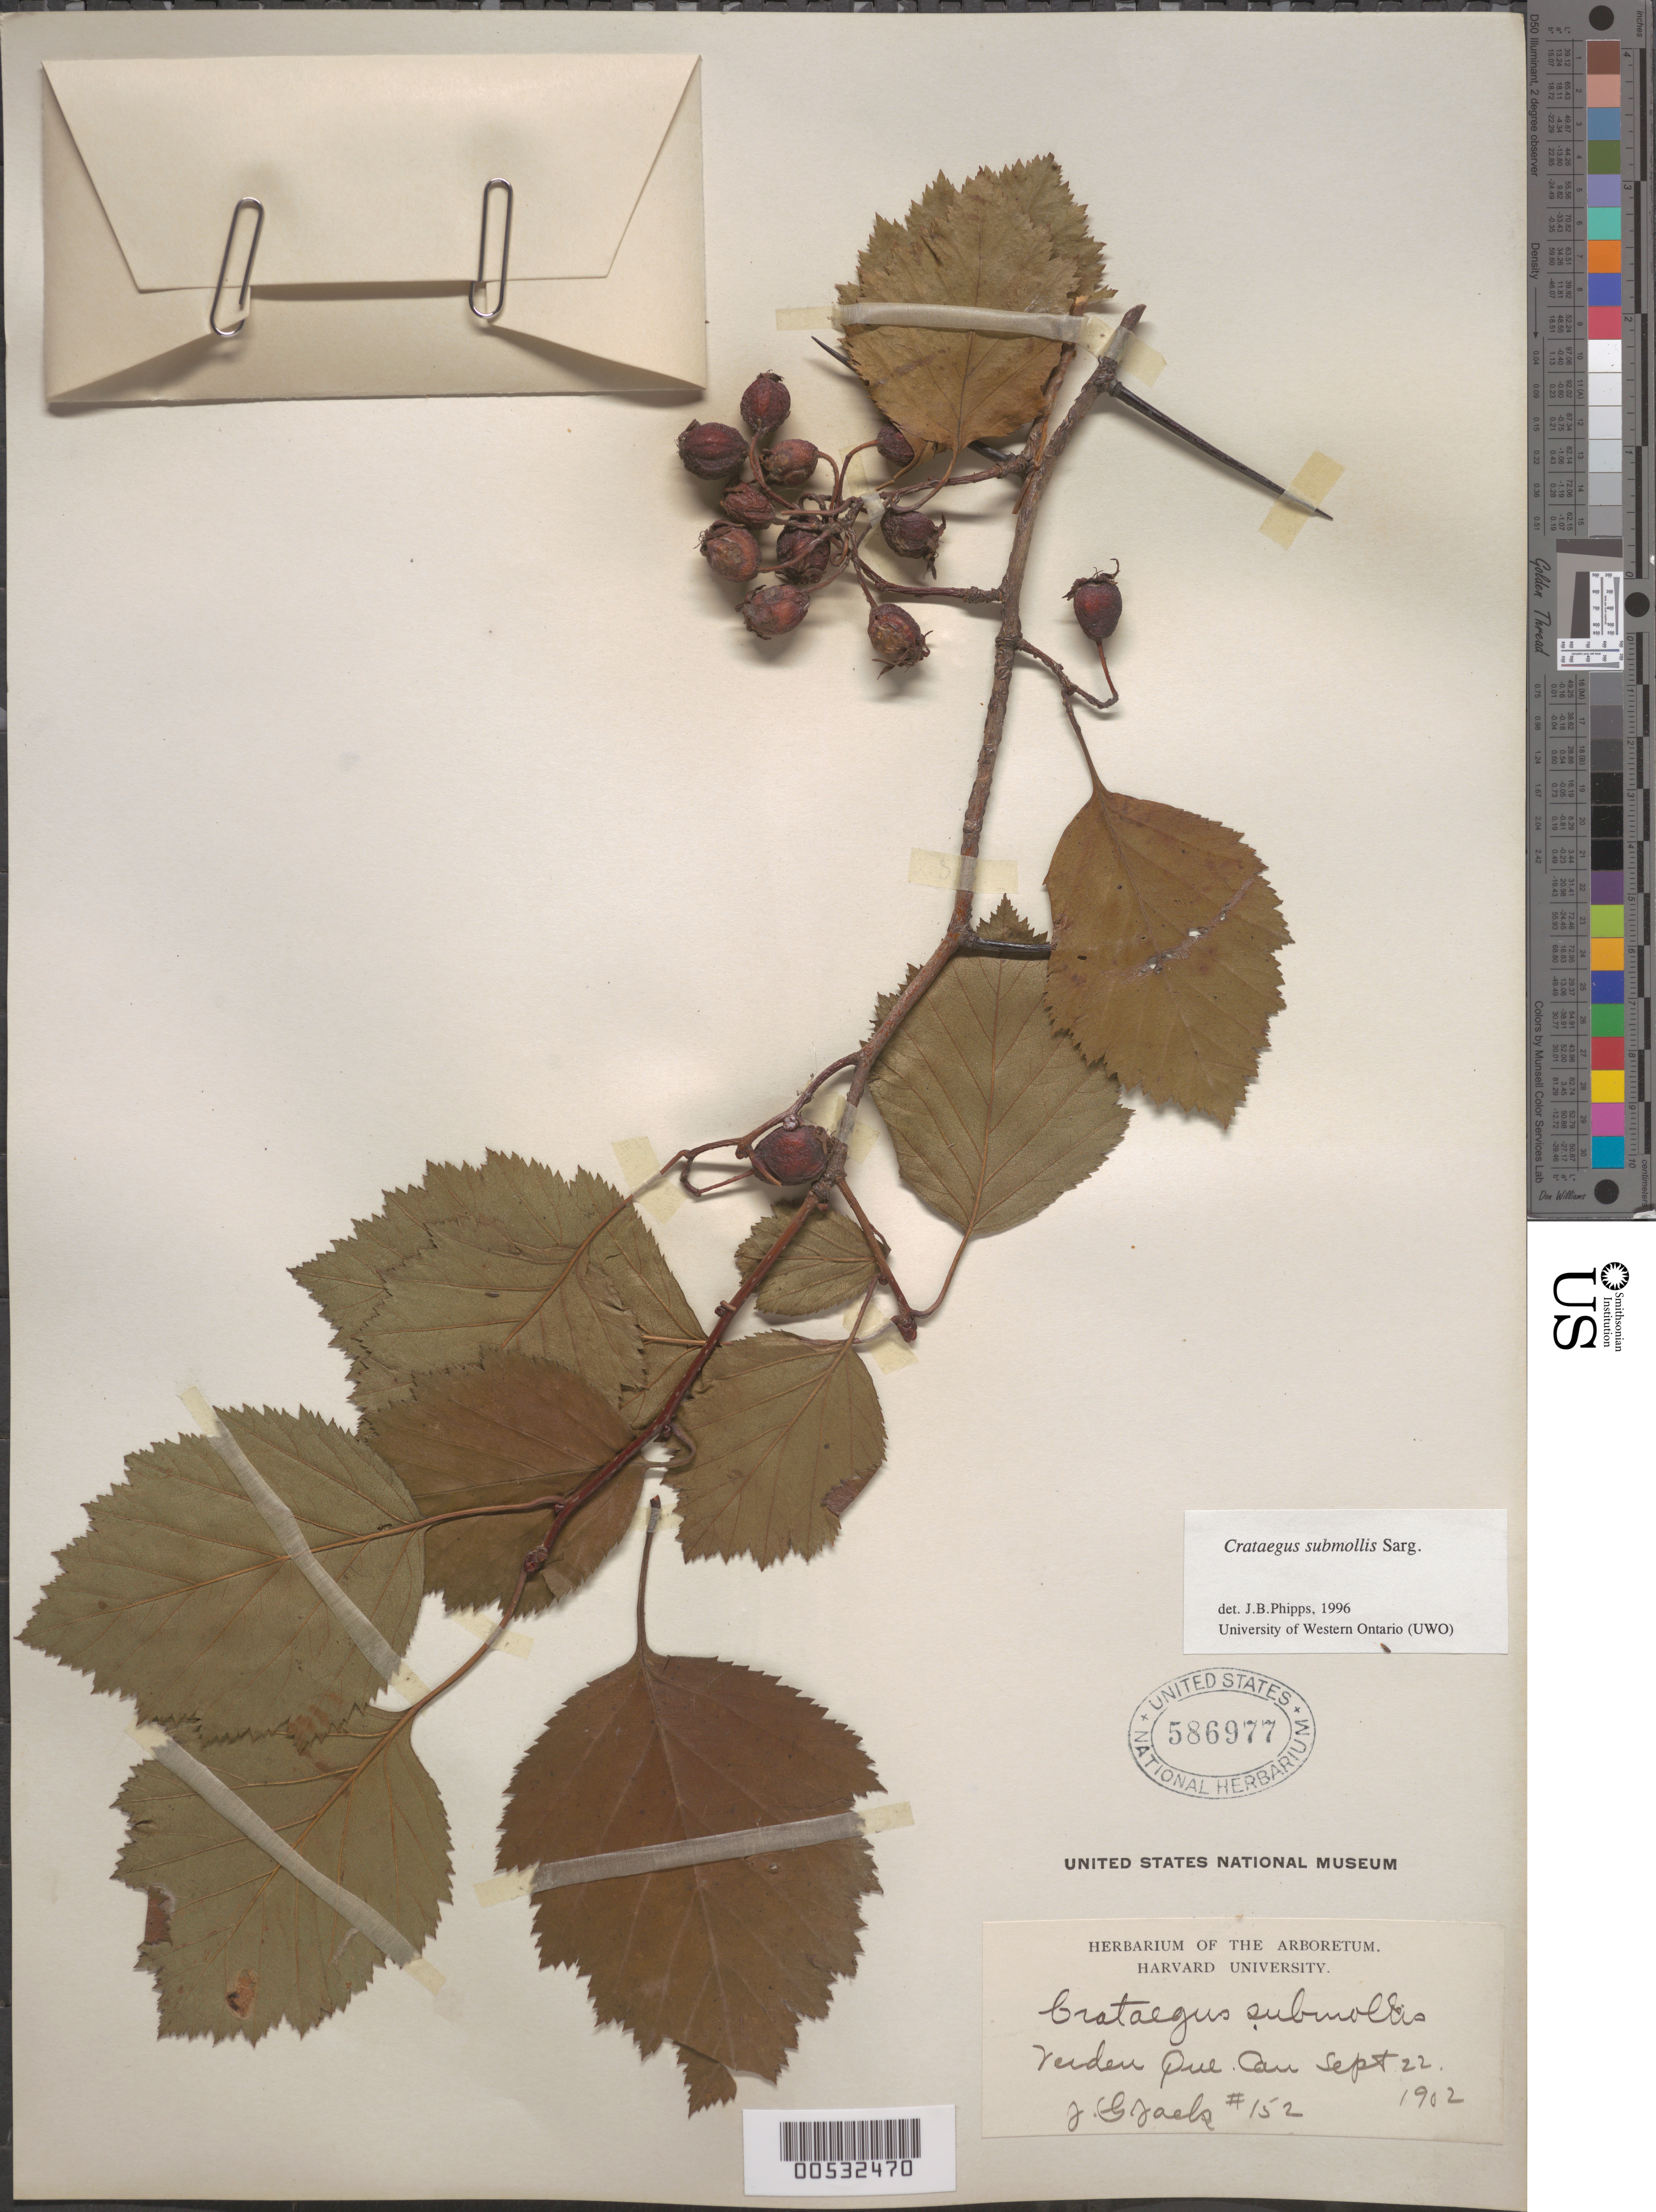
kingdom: Plantae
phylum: Tracheophyta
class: Magnoliopsida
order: Rosales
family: Rosaceae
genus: Crataegus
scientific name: Crataegus submollis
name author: Sarg.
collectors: J. G. Jack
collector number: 152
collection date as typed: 22 Sep 1902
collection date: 1902-09-22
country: Canada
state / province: Quebec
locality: Verdun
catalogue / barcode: US 586977